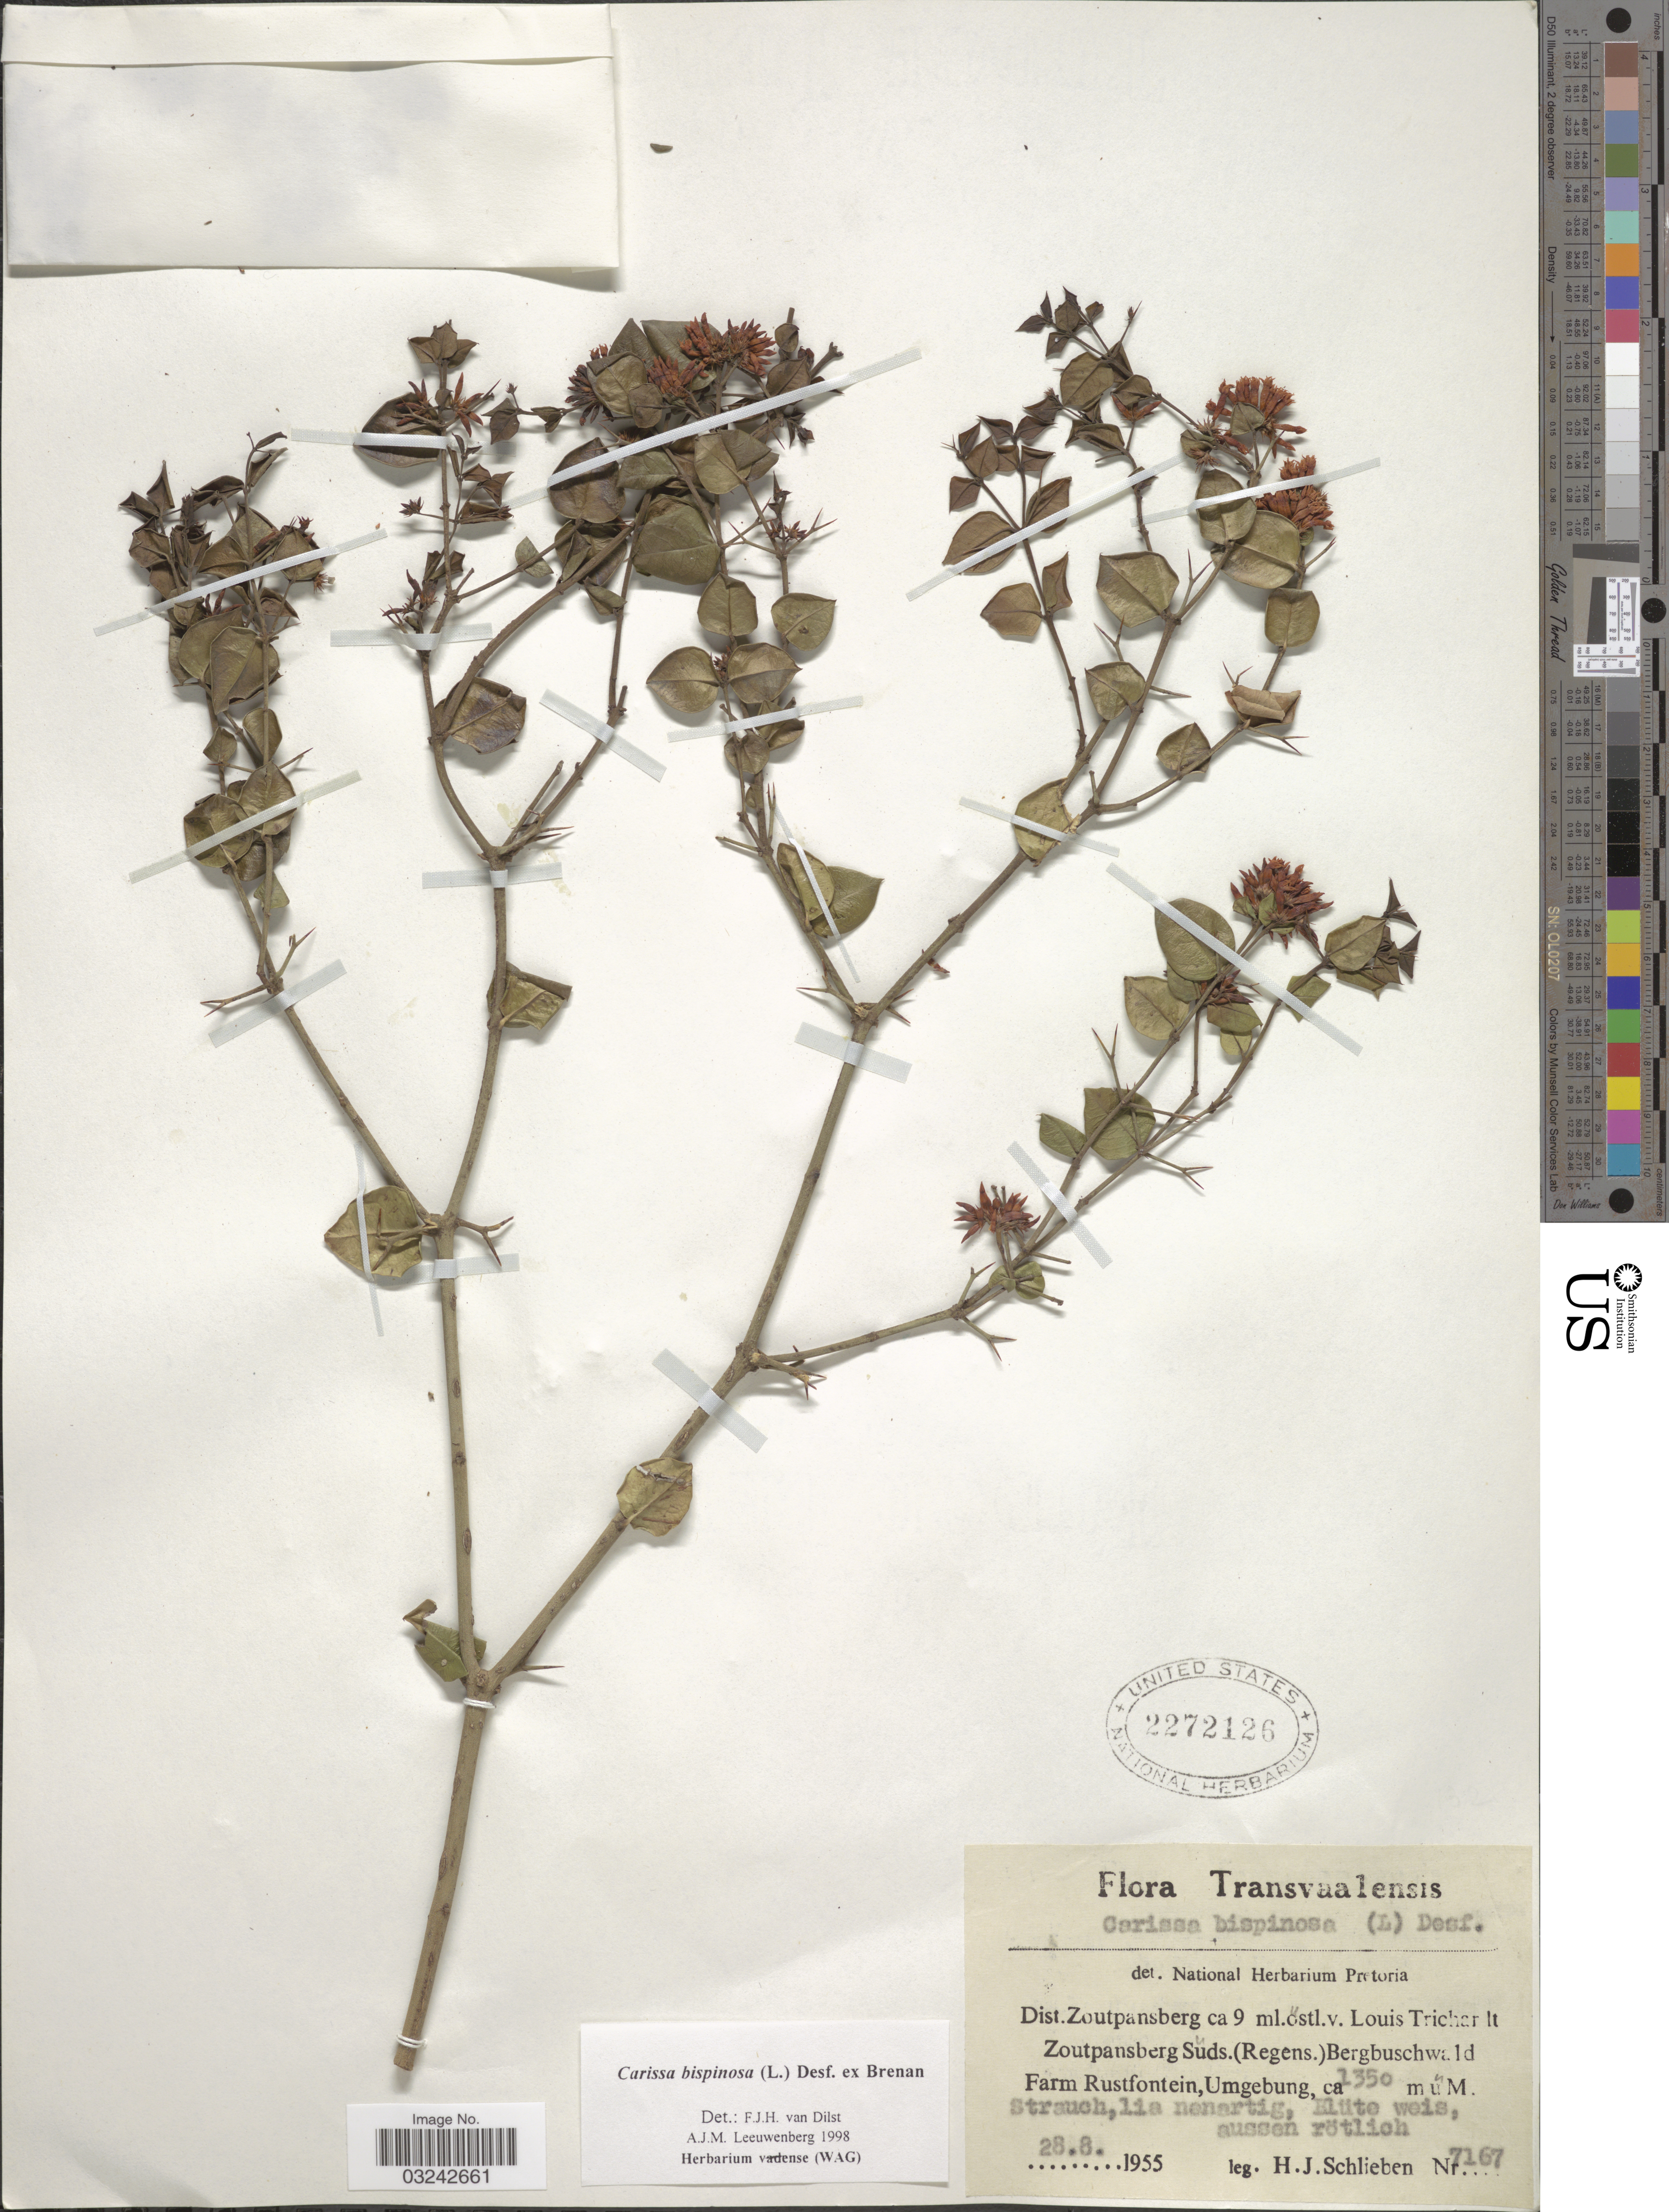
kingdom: Plantae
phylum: Tracheophyta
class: Magnoliopsida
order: Gentianales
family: Apocynaceae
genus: Carissa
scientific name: Carissa bispinosa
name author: (L.) Desf. ex Brenan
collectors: H. J. Schlieben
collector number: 7167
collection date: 1955-08-28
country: South Africa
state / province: Limpopo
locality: Transvaalensis. Dist. Zoutpansberg ca 9 ml. östl. v. Louis Trichardt Zoutpansberg Süds. (Regens.) Bergbuschwald Farm Rustfontein, Umgebung.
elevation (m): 1350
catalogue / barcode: US 2272126